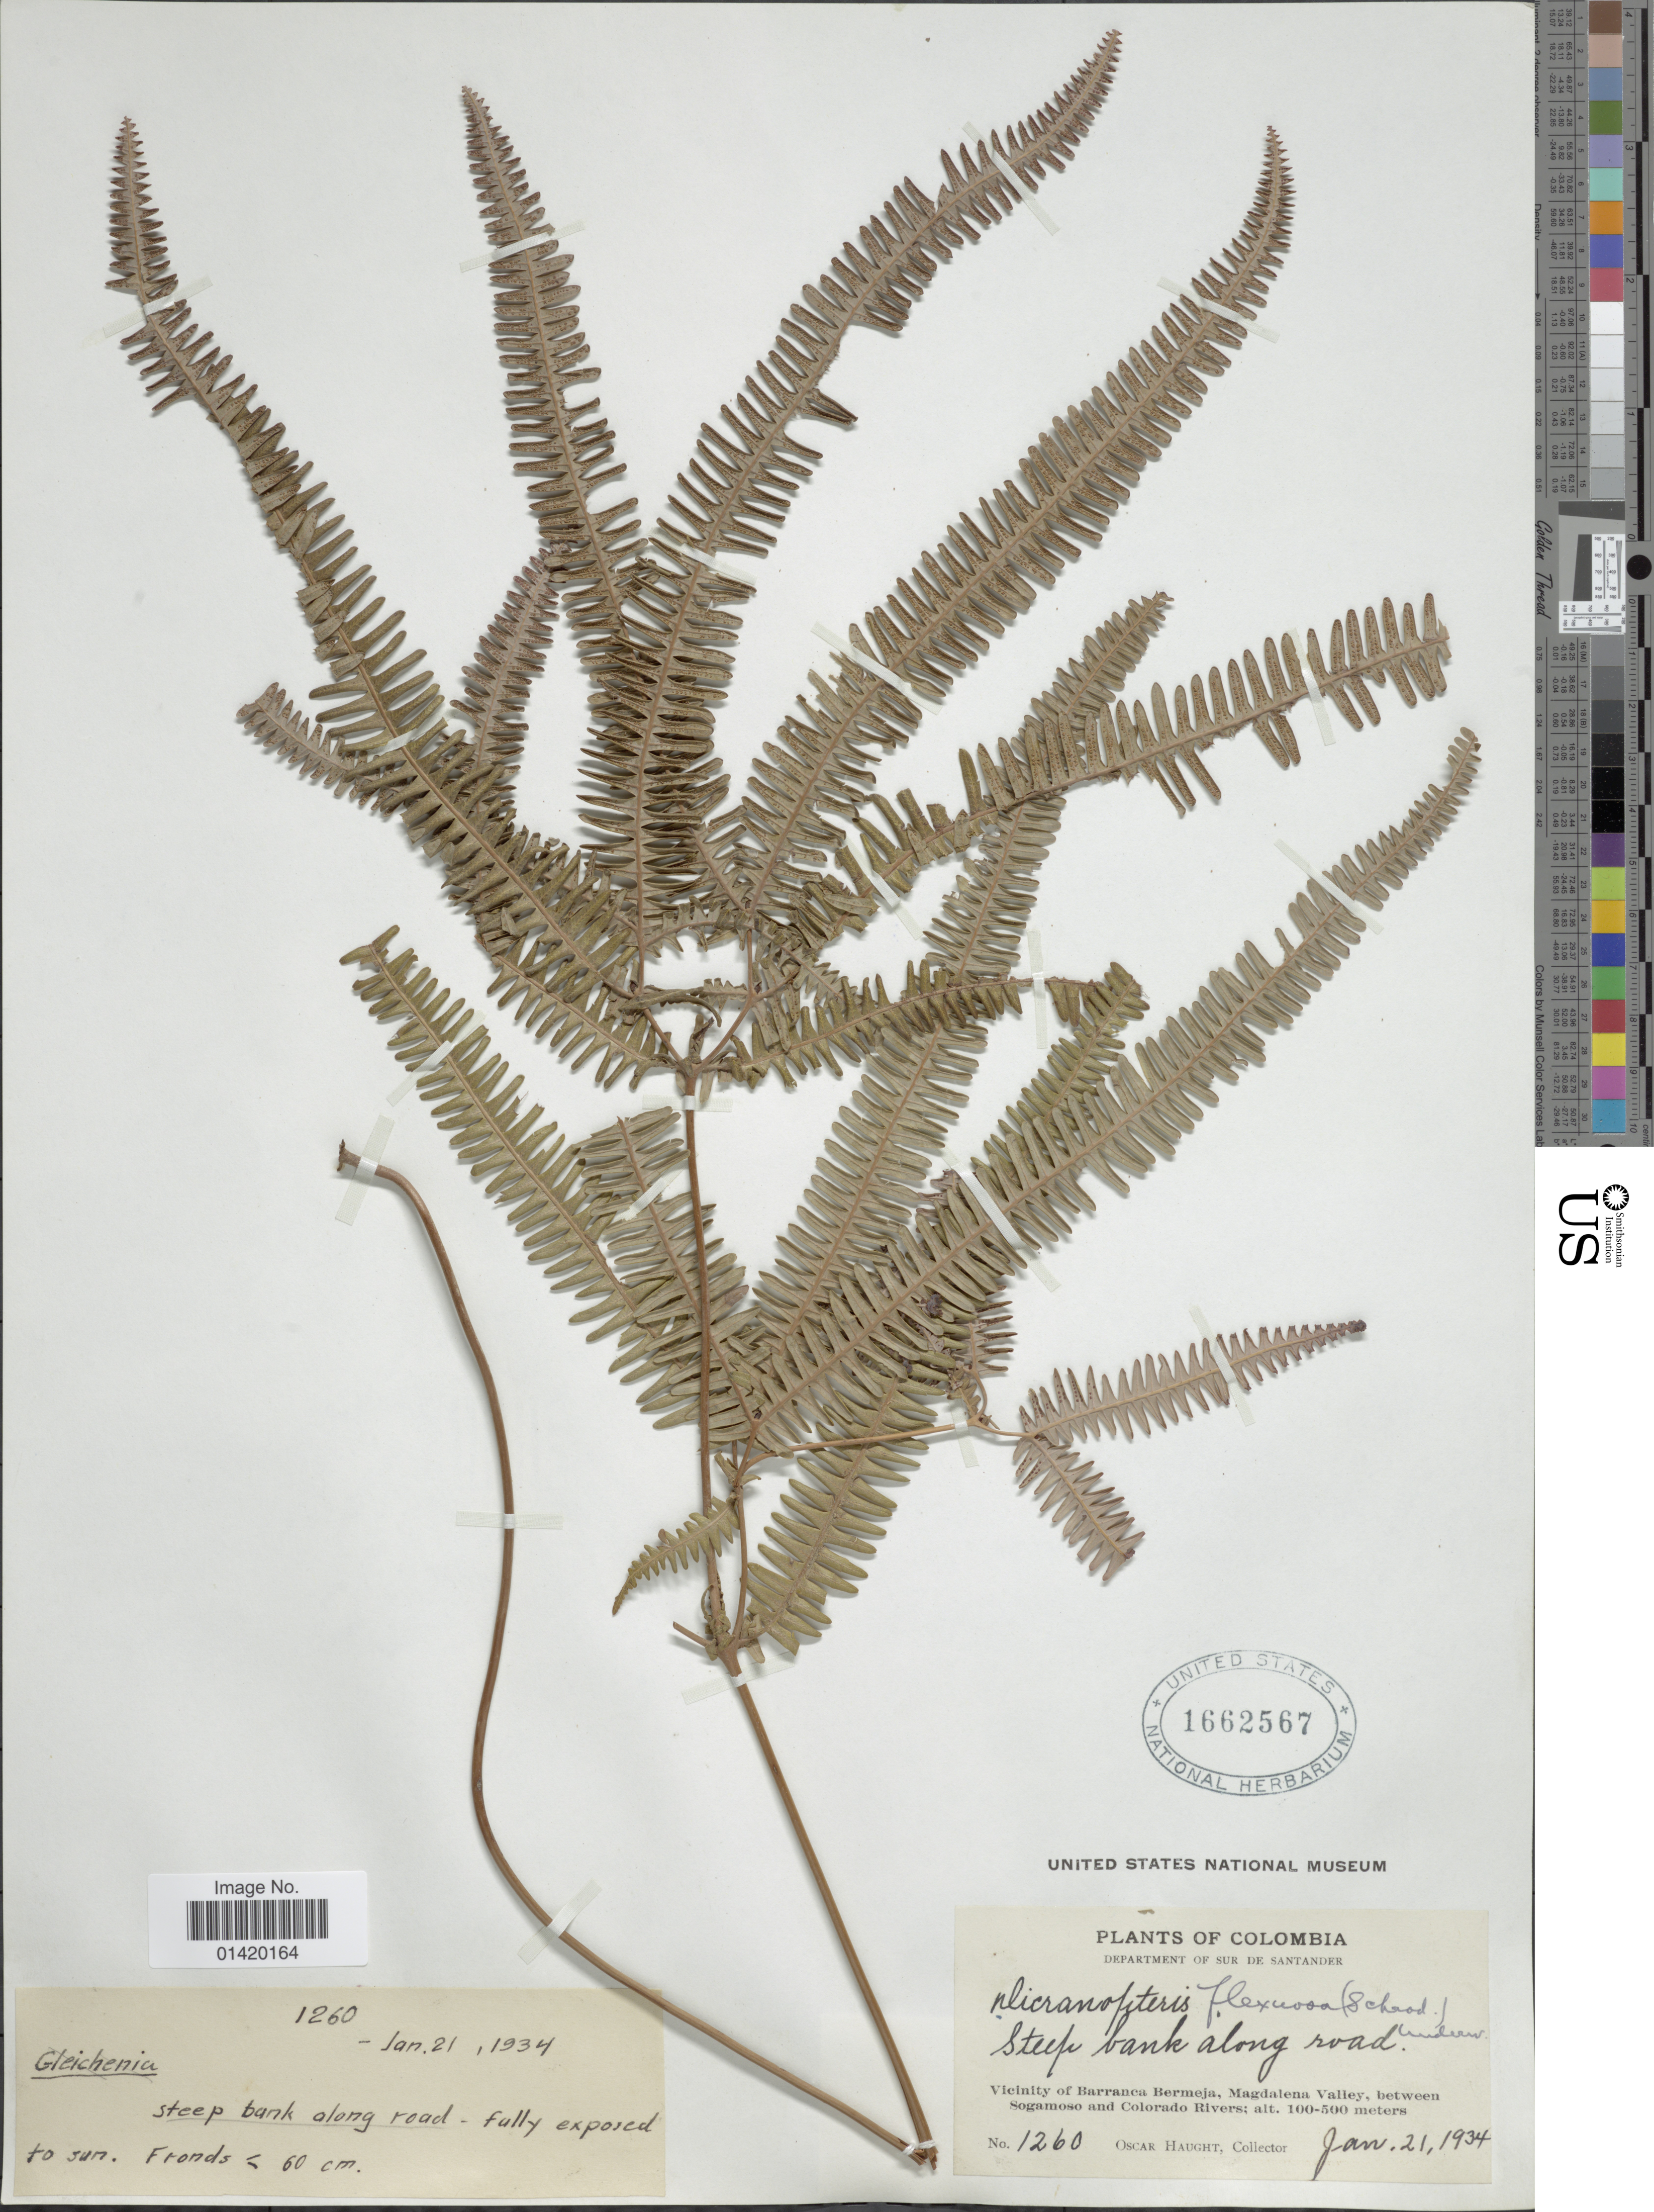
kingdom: Plantae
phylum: Tracheophyta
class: Polypodiopsida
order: Gleicheniales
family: Gleicheniaceae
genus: Dicranopteris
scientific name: Dicranopteris flexuosa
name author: (Schrad.) Underw.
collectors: O. L. Haught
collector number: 1260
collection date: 1934-01-21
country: Colombia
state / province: Santander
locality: Vicinity of Barranca Bermeja, magdalena Valley, between Sogamoso and Colorado Rivers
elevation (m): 100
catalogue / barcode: US 1662567